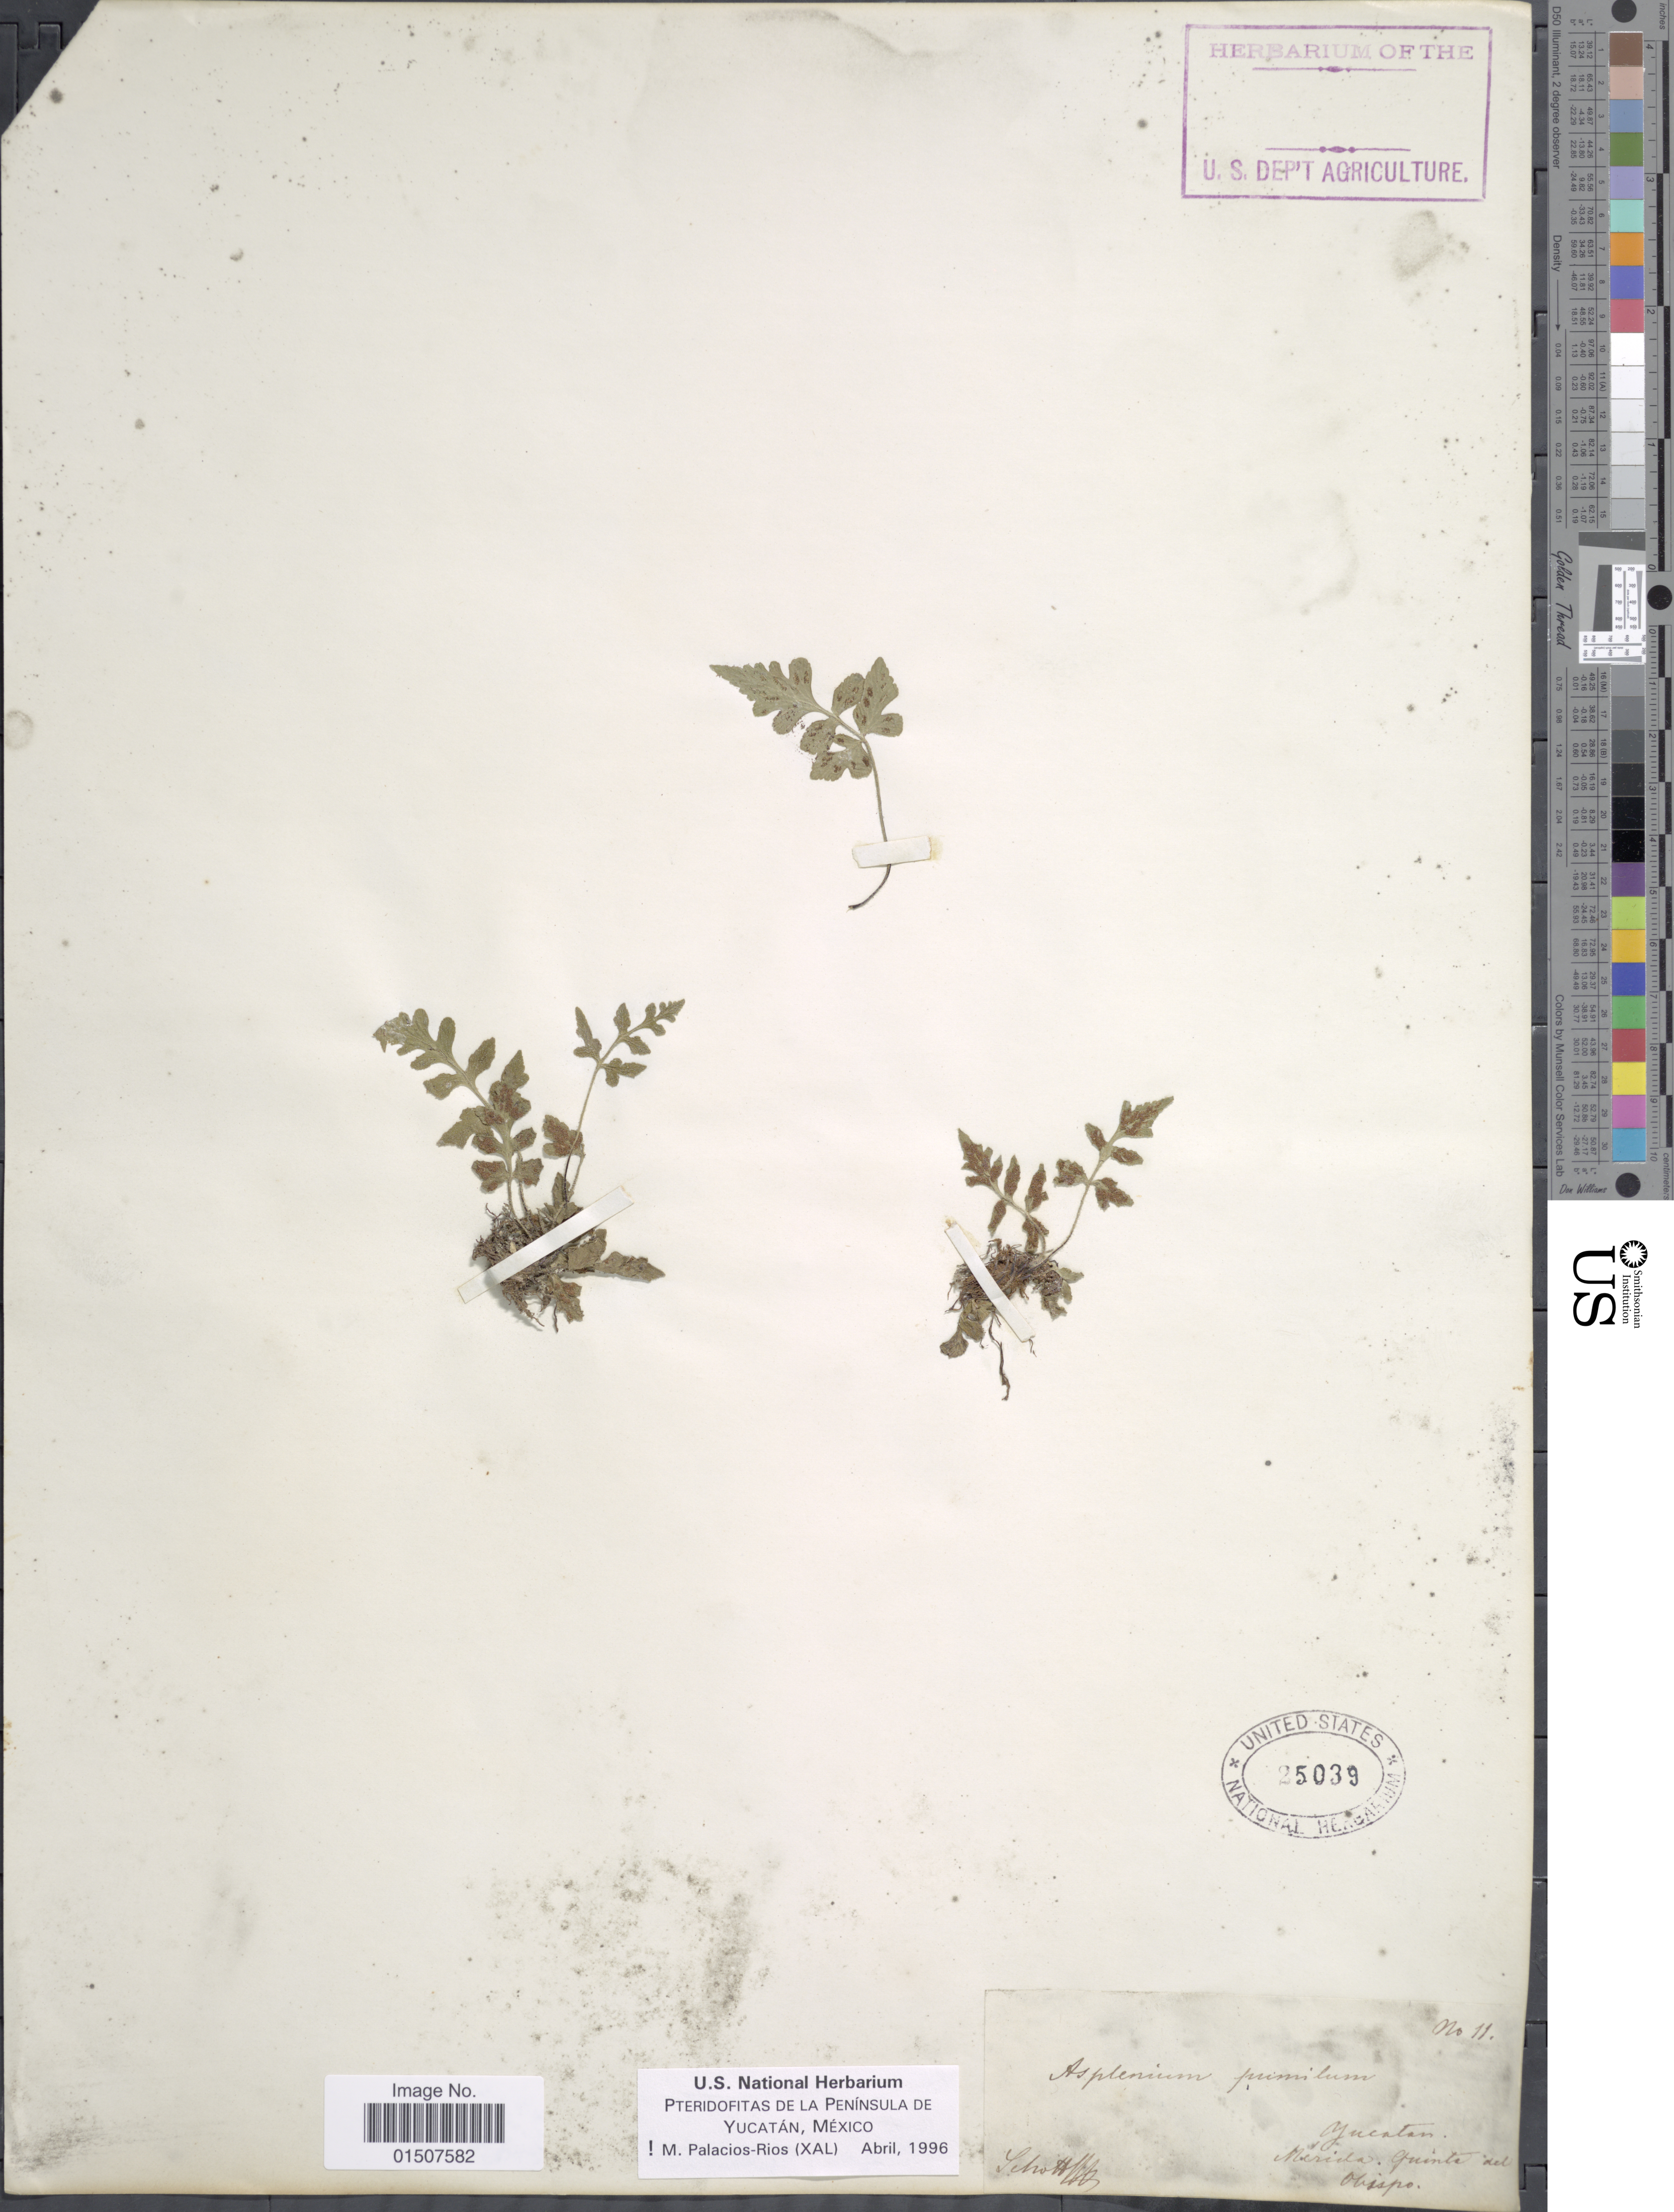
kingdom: Plantae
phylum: Tracheophyta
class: Polypodiopsida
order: Polypodiales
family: Aspleniaceae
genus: Asplenium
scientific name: Asplenium pumilum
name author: Sw.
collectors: H. W. Schott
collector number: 11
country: Mexico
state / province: Yucatán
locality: Yucatan. Merida. Quinta del obispo.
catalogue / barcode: US 25039